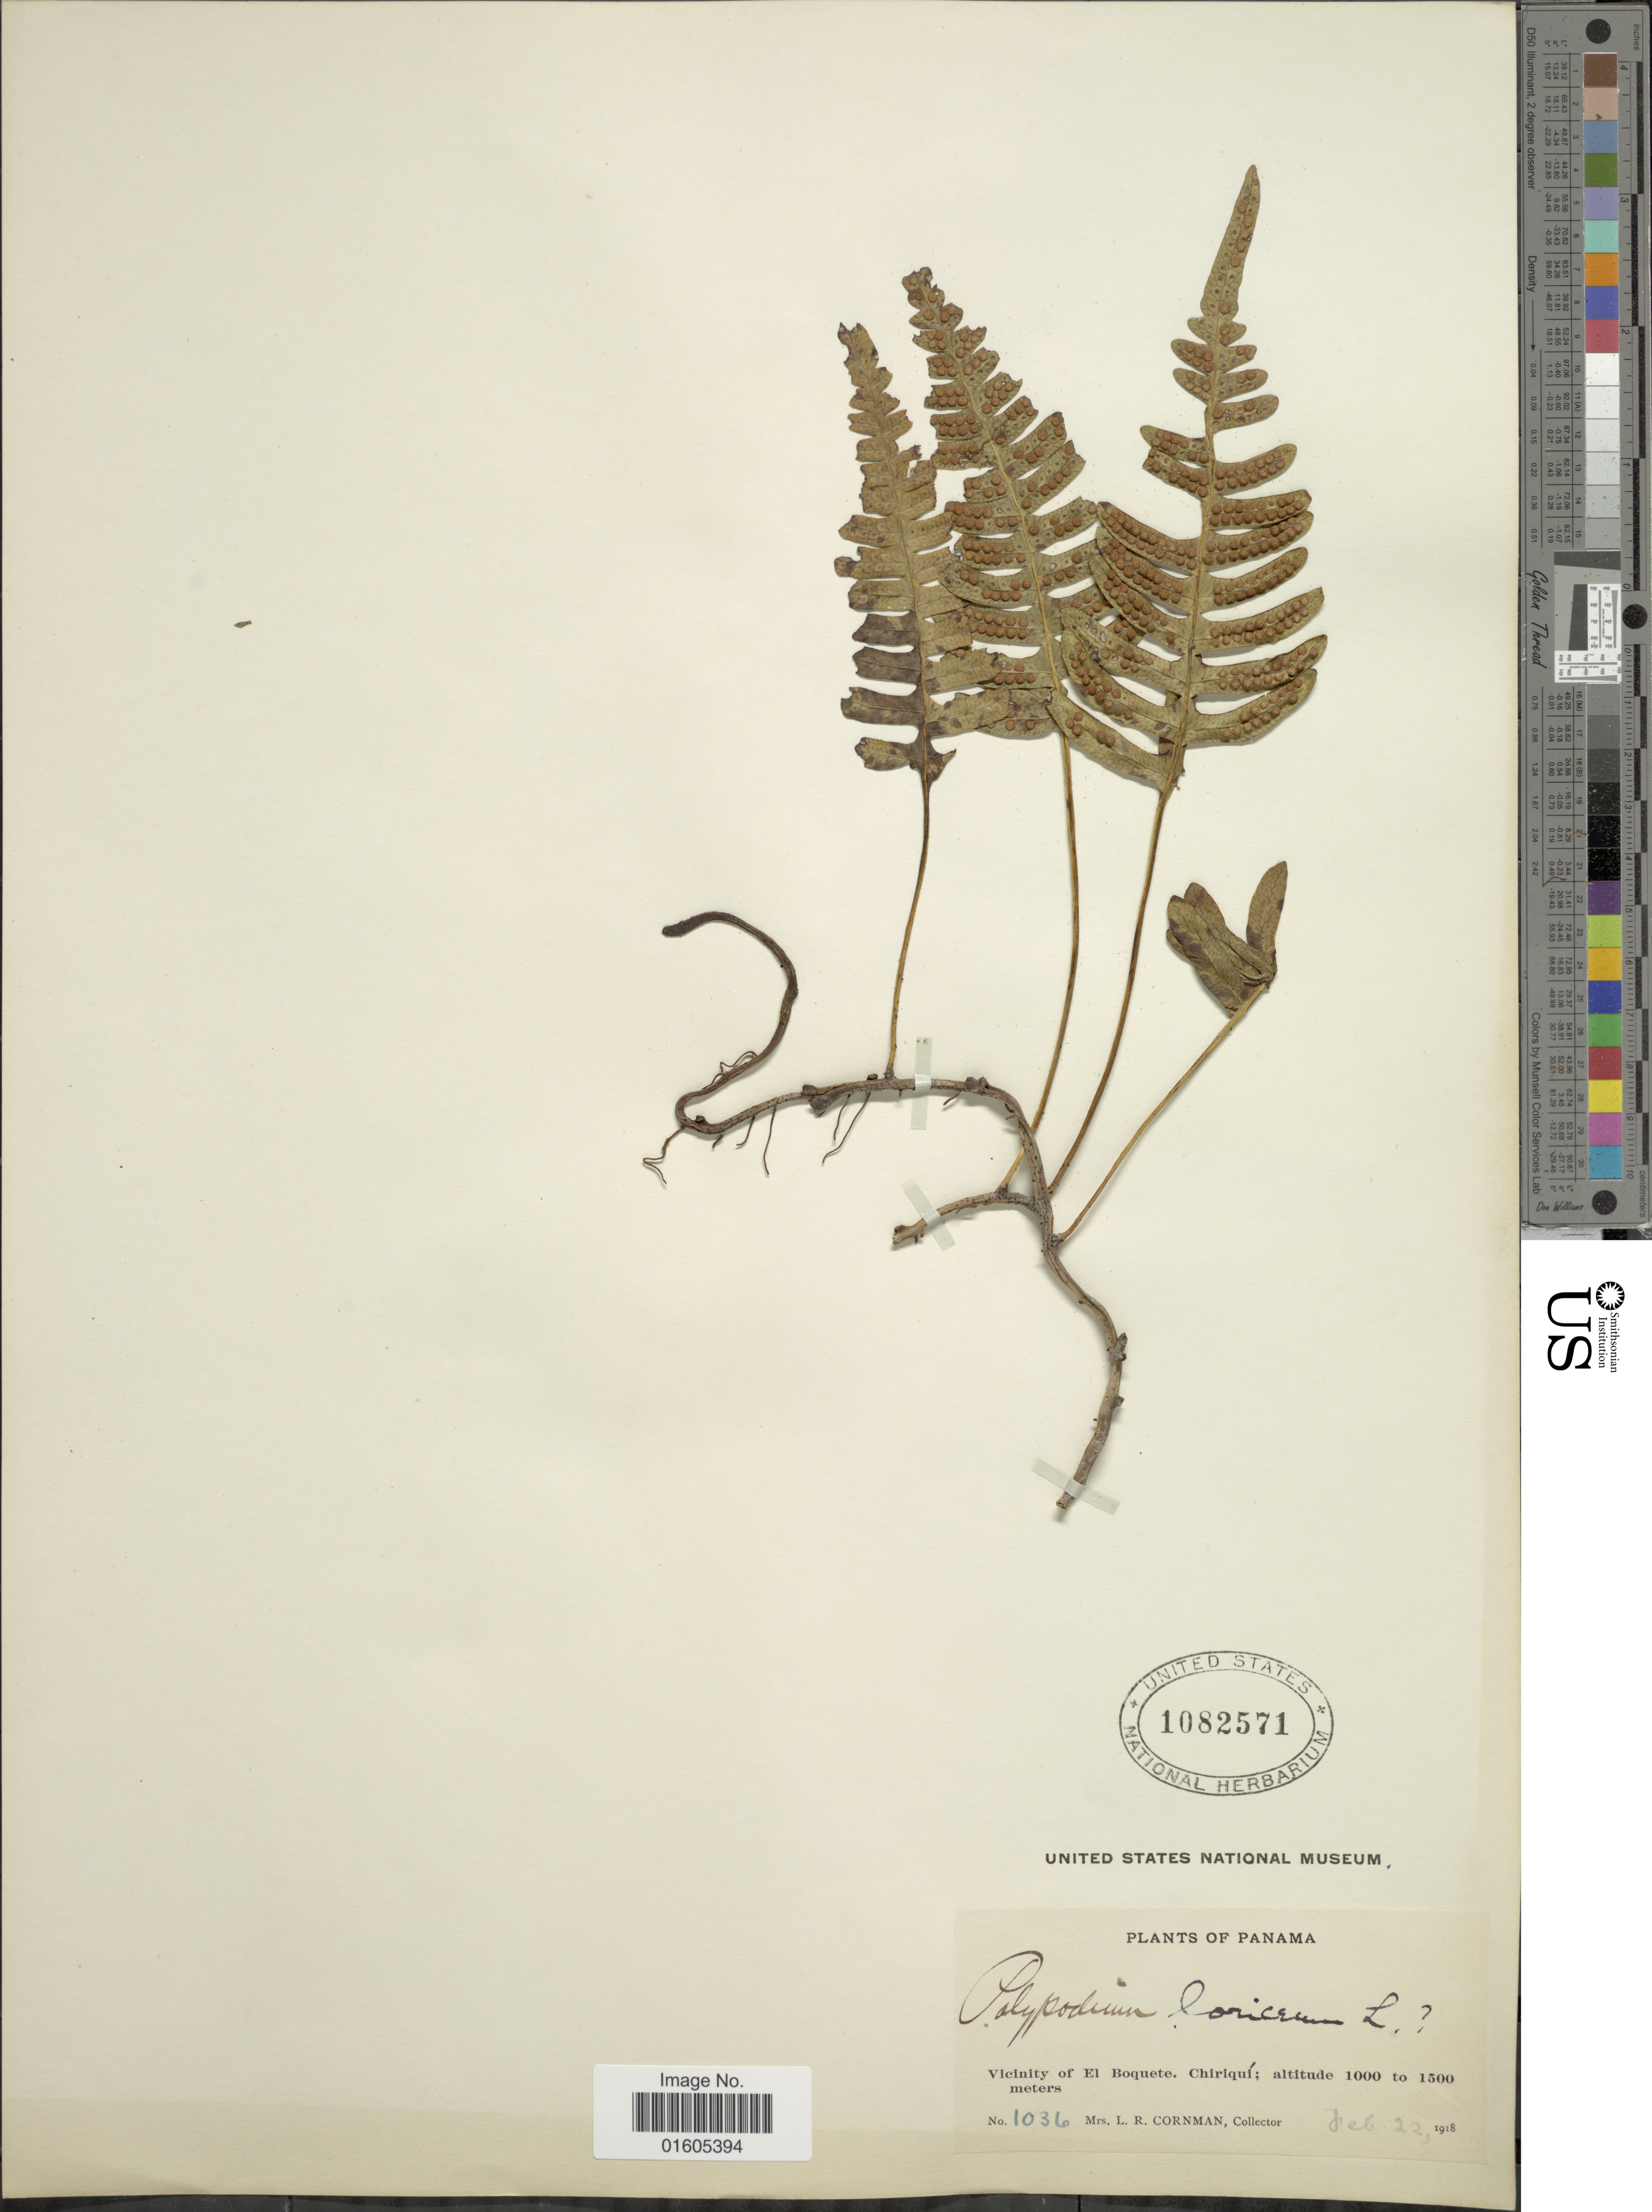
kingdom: Plantae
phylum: Tracheophyta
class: Polypodiopsida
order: Polypodiales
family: Polypodiaceae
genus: Serpocaulon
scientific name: Serpocaulon ptilorhizon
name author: (Christ) A.R. Sm.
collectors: L. Cornman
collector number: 1036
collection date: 1918-02-22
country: Panama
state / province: Chiriqui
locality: Vicinity of El Boquete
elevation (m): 1000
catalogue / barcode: US 1082571